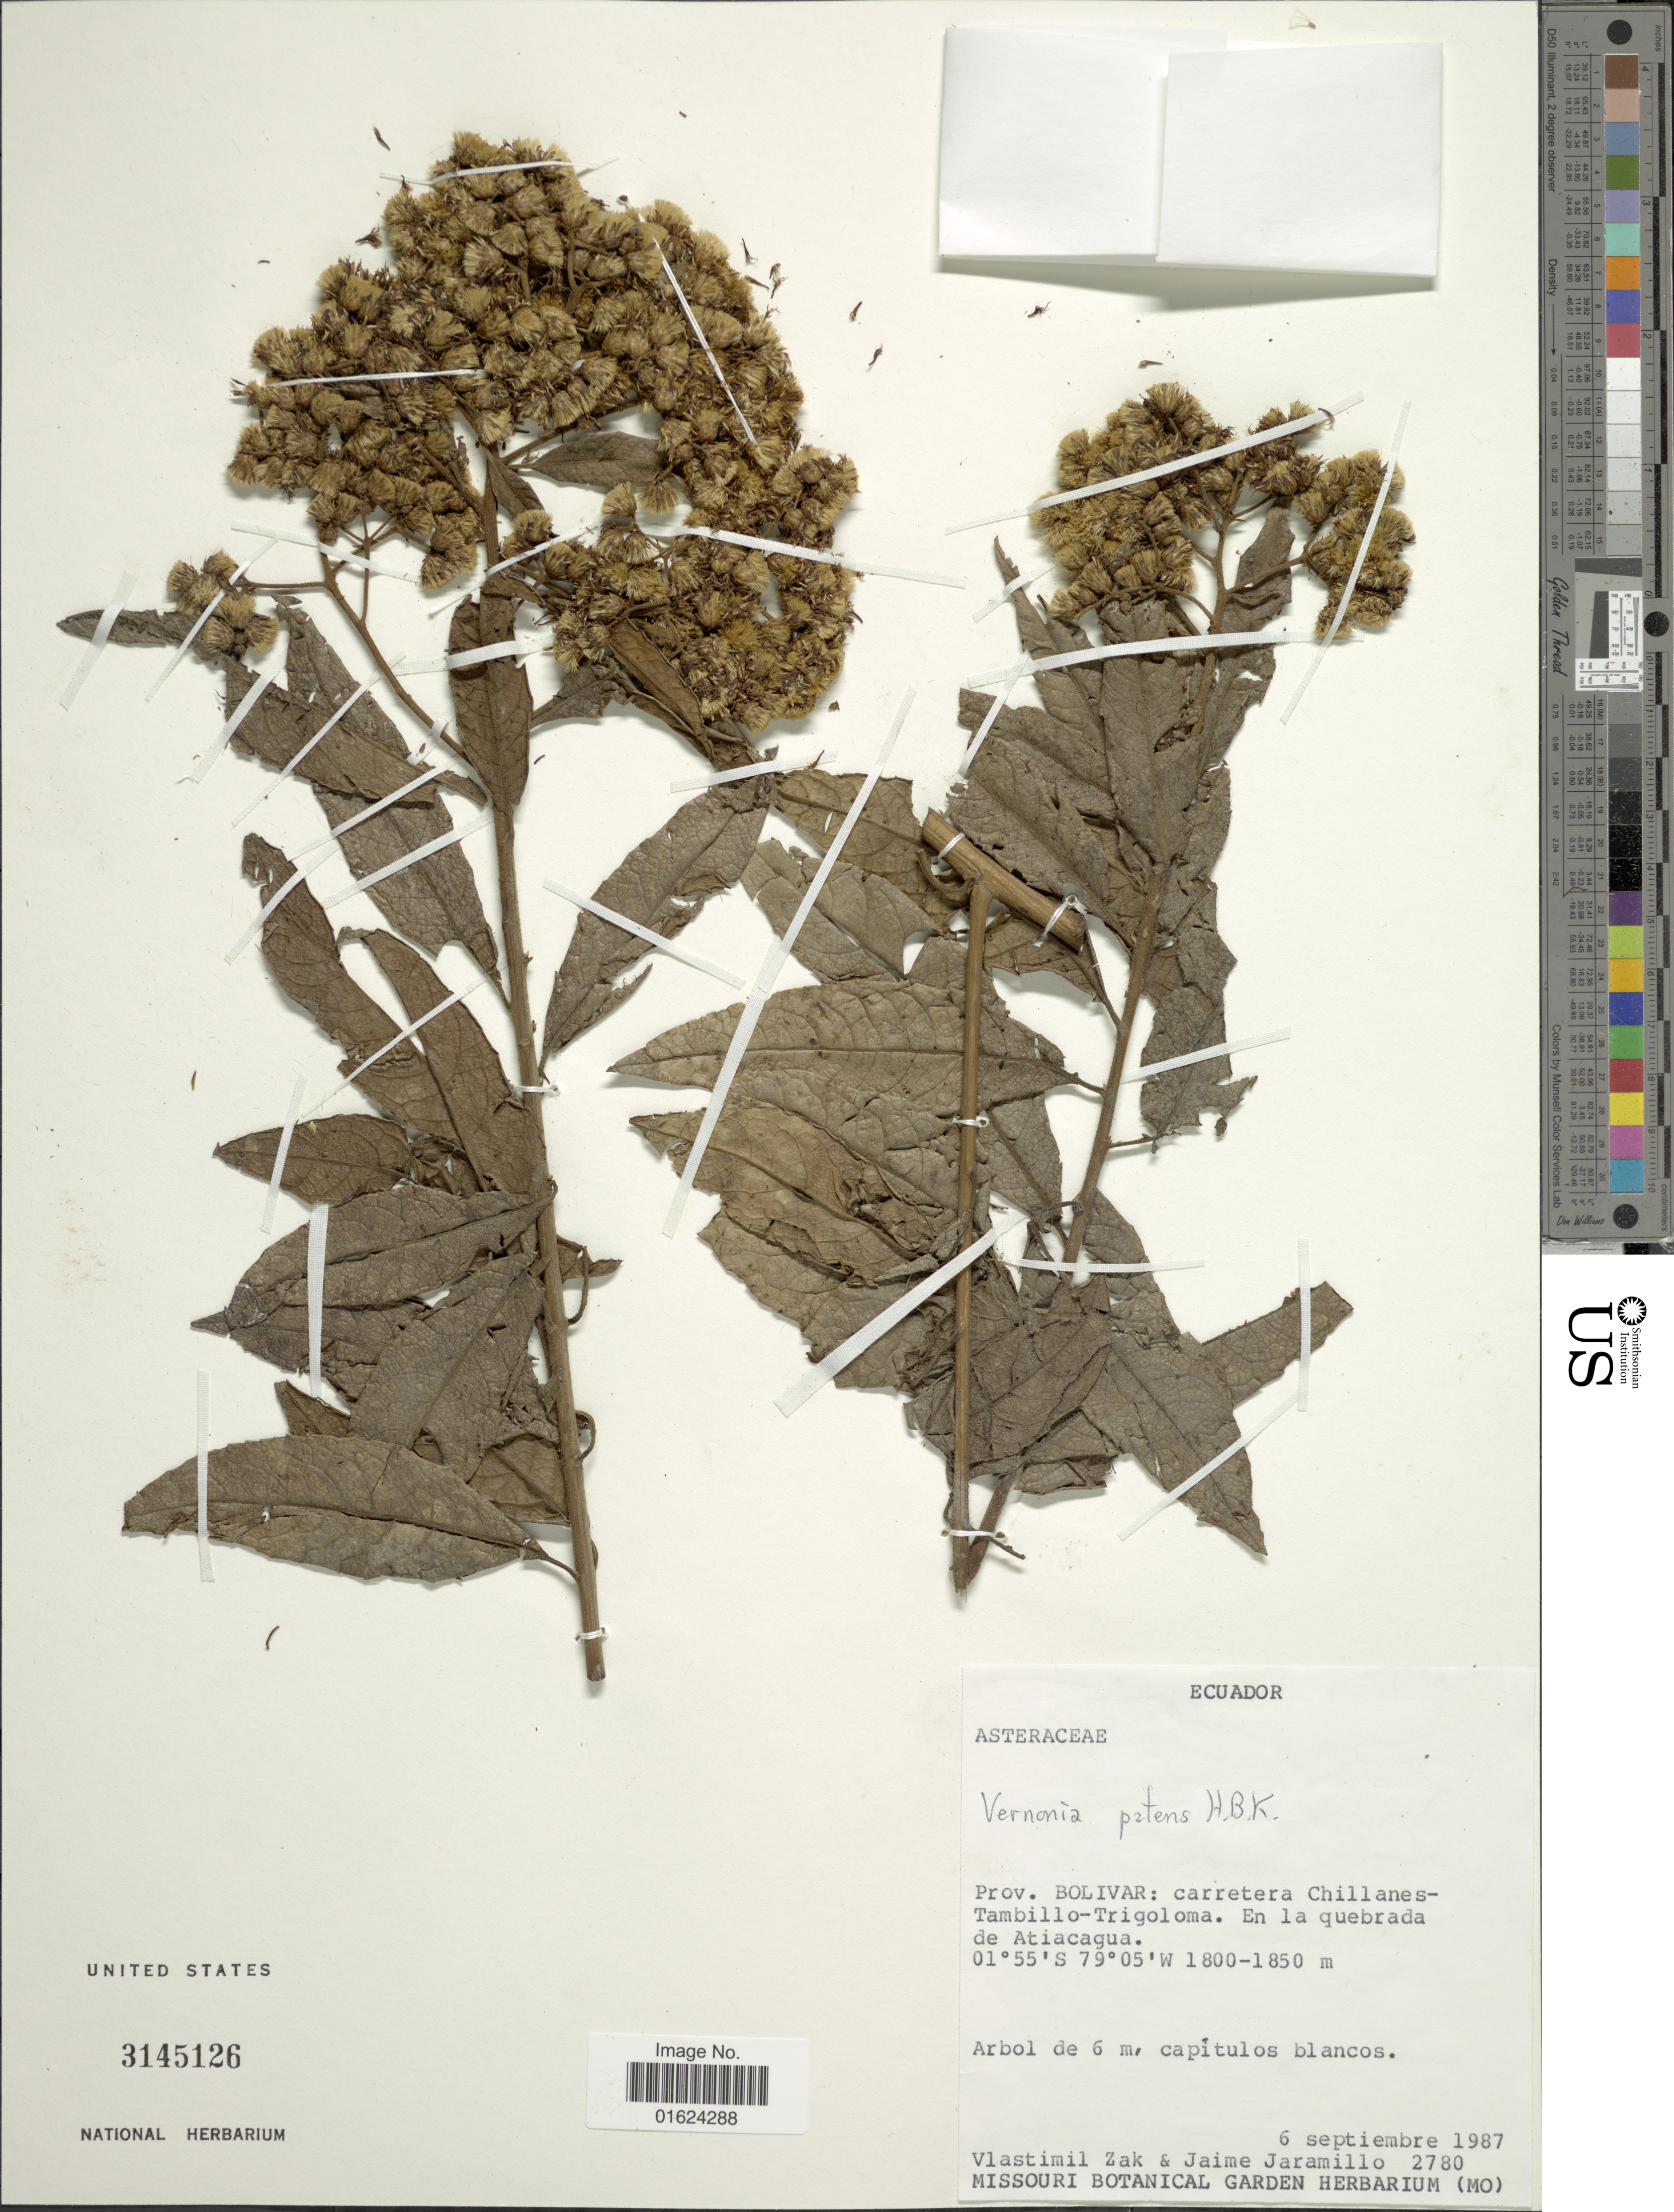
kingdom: Plantae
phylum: Tracheophyta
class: Magnoliopsida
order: Asterales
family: Asteraceae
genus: Vernonanthura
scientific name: Vernonanthura patens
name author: (Kunth) H. Rob.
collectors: V. Zak & J. Jaramillo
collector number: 2780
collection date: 1987-09-06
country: Ecuador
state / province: Bolívar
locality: Prov. Bolivar: carretera Chillanes-Tambillo-Trigoloma.En la quebrada de Atiacagua.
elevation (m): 1800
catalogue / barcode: US 3145126